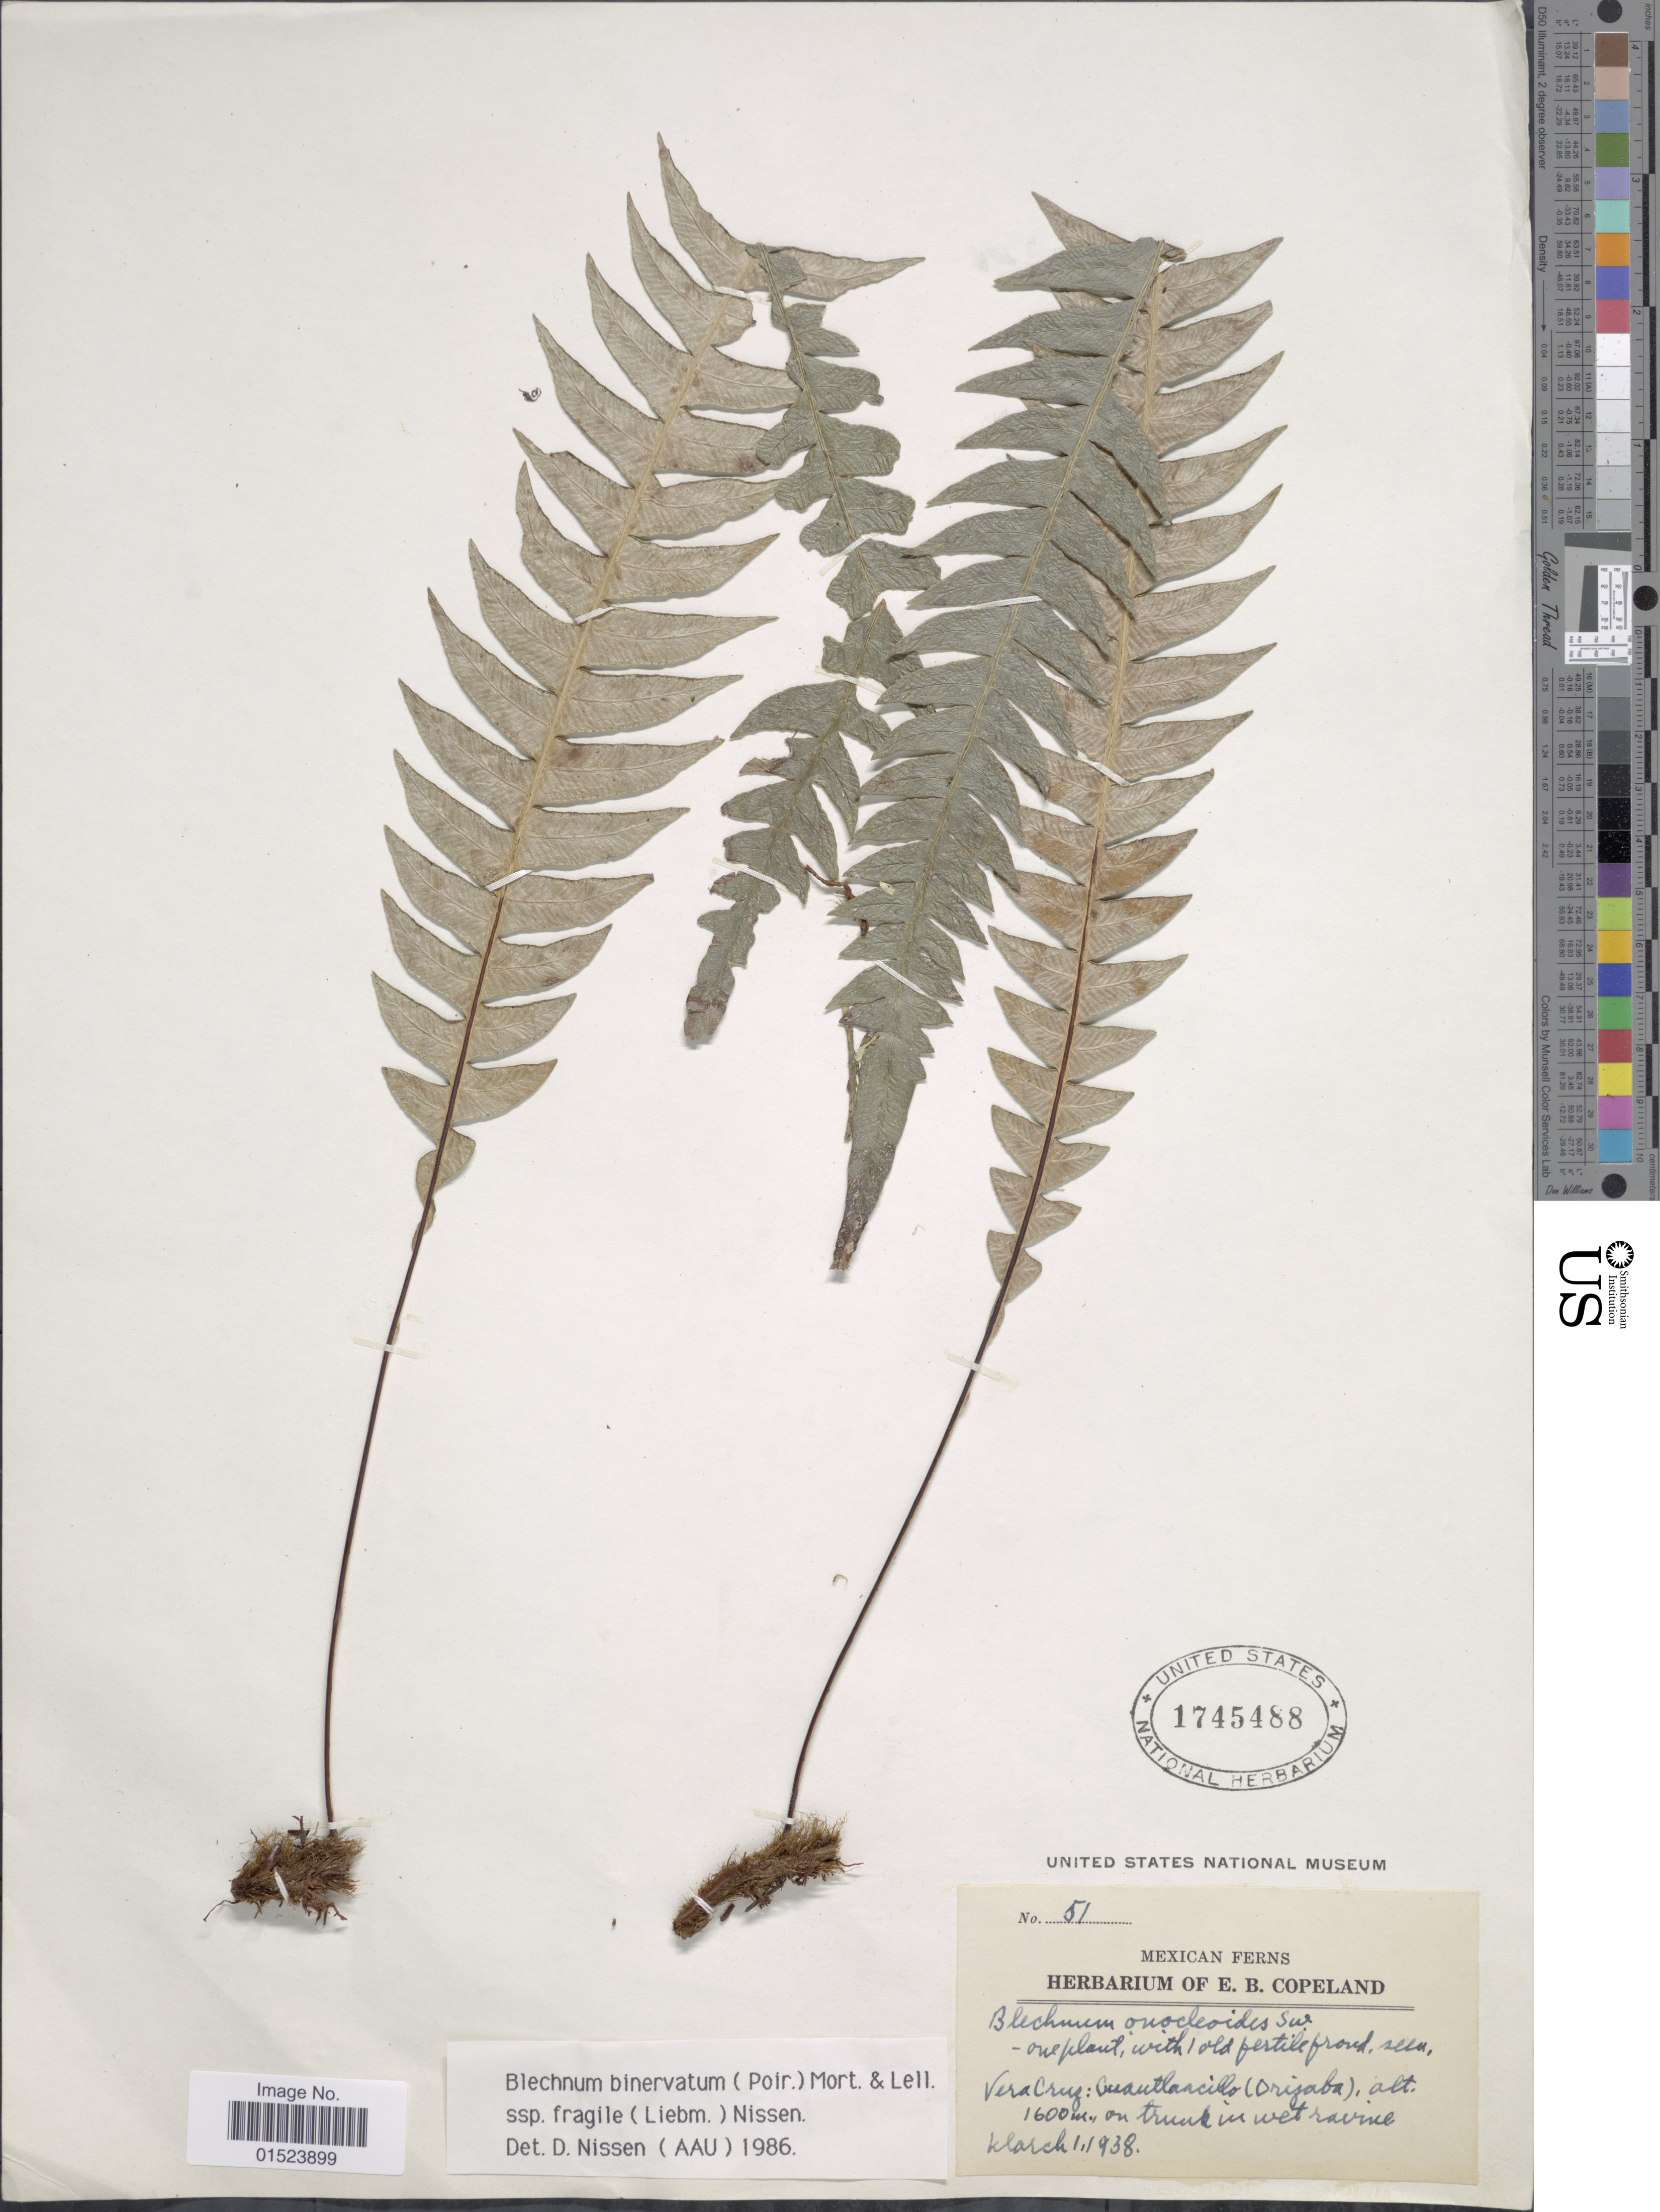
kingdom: Plantae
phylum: Tracheophyta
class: Polypodiopsida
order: Polypodiales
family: Blechnaceae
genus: Blechnum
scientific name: Blechnum fragile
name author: (Liebm.) C.V. Morton & Lellinger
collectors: ex herb. E. B. Copeland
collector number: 51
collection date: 1938-03-01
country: Mexico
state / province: Veracruz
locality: Vera Cruz: Cuautlancillo (Orizaba)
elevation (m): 1600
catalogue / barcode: US 1745488